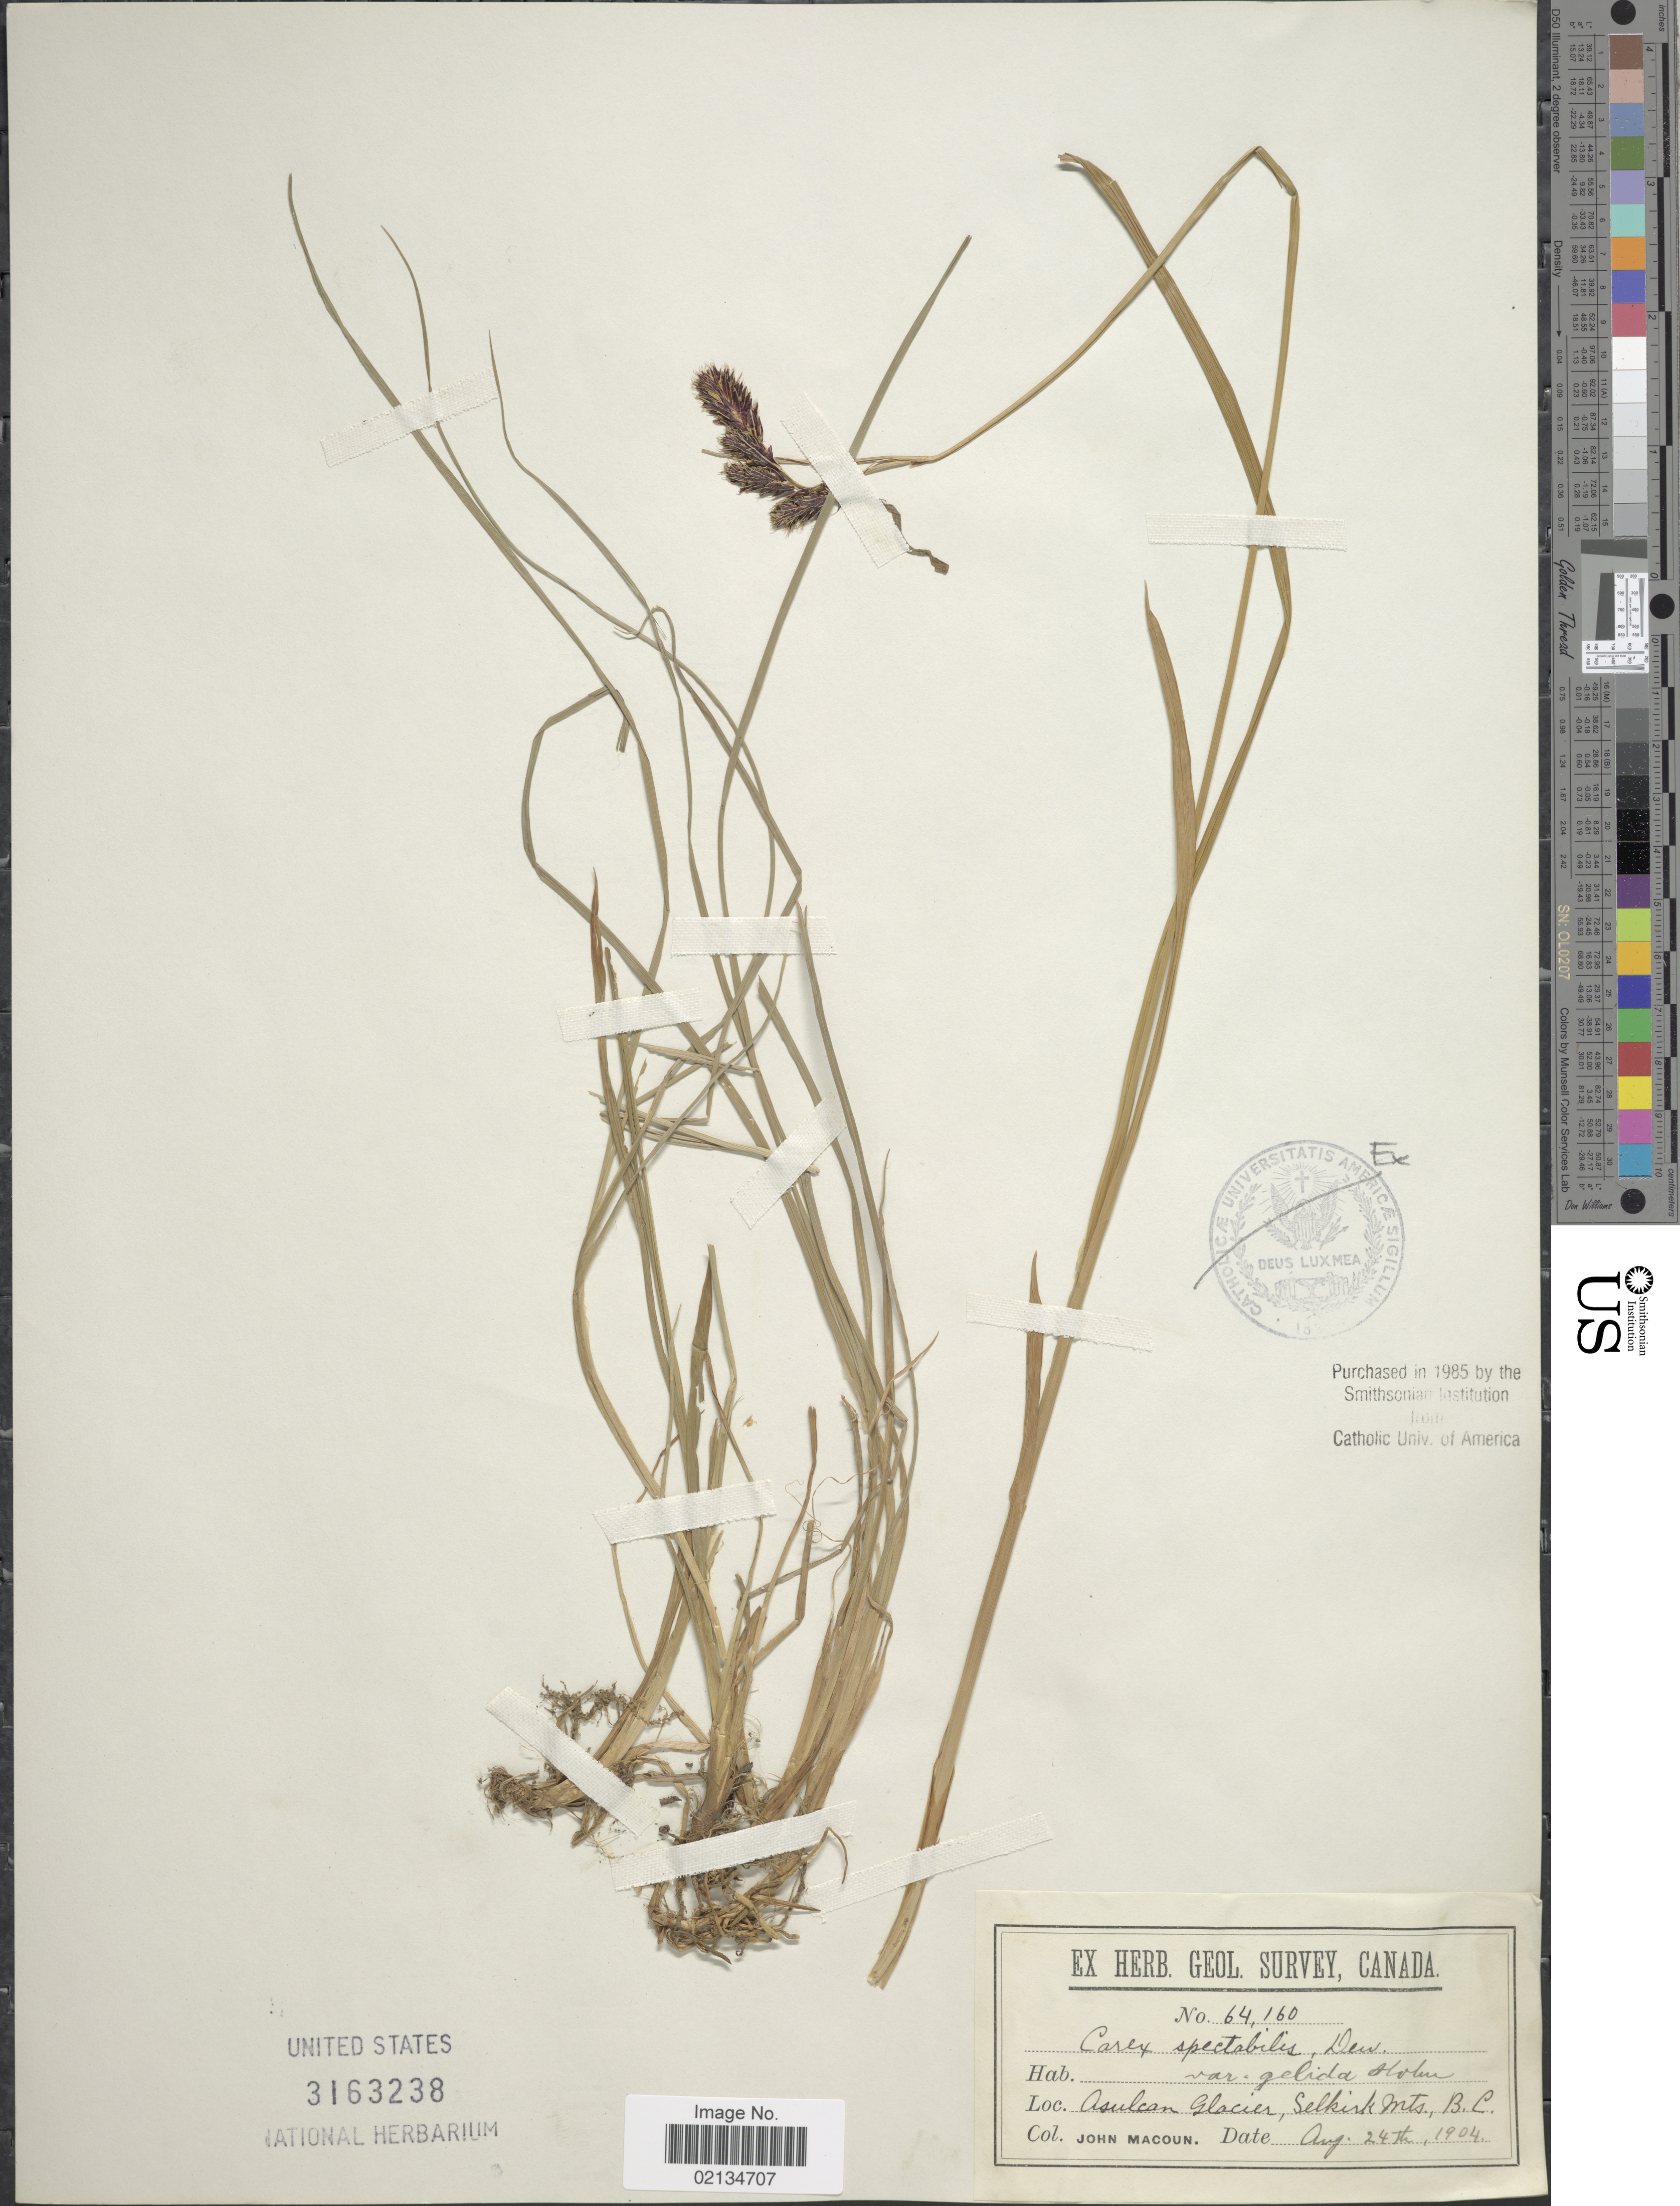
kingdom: Plantae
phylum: Tracheophyta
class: Liliopsida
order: Poales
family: Cyperaceae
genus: Carex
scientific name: Carex spectabilis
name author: Dewey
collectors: J. Macoun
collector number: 64160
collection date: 1904-08-24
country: Canada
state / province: British Columbia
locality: Asulcan Glacier, Selkirk Mts.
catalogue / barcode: US 3163238